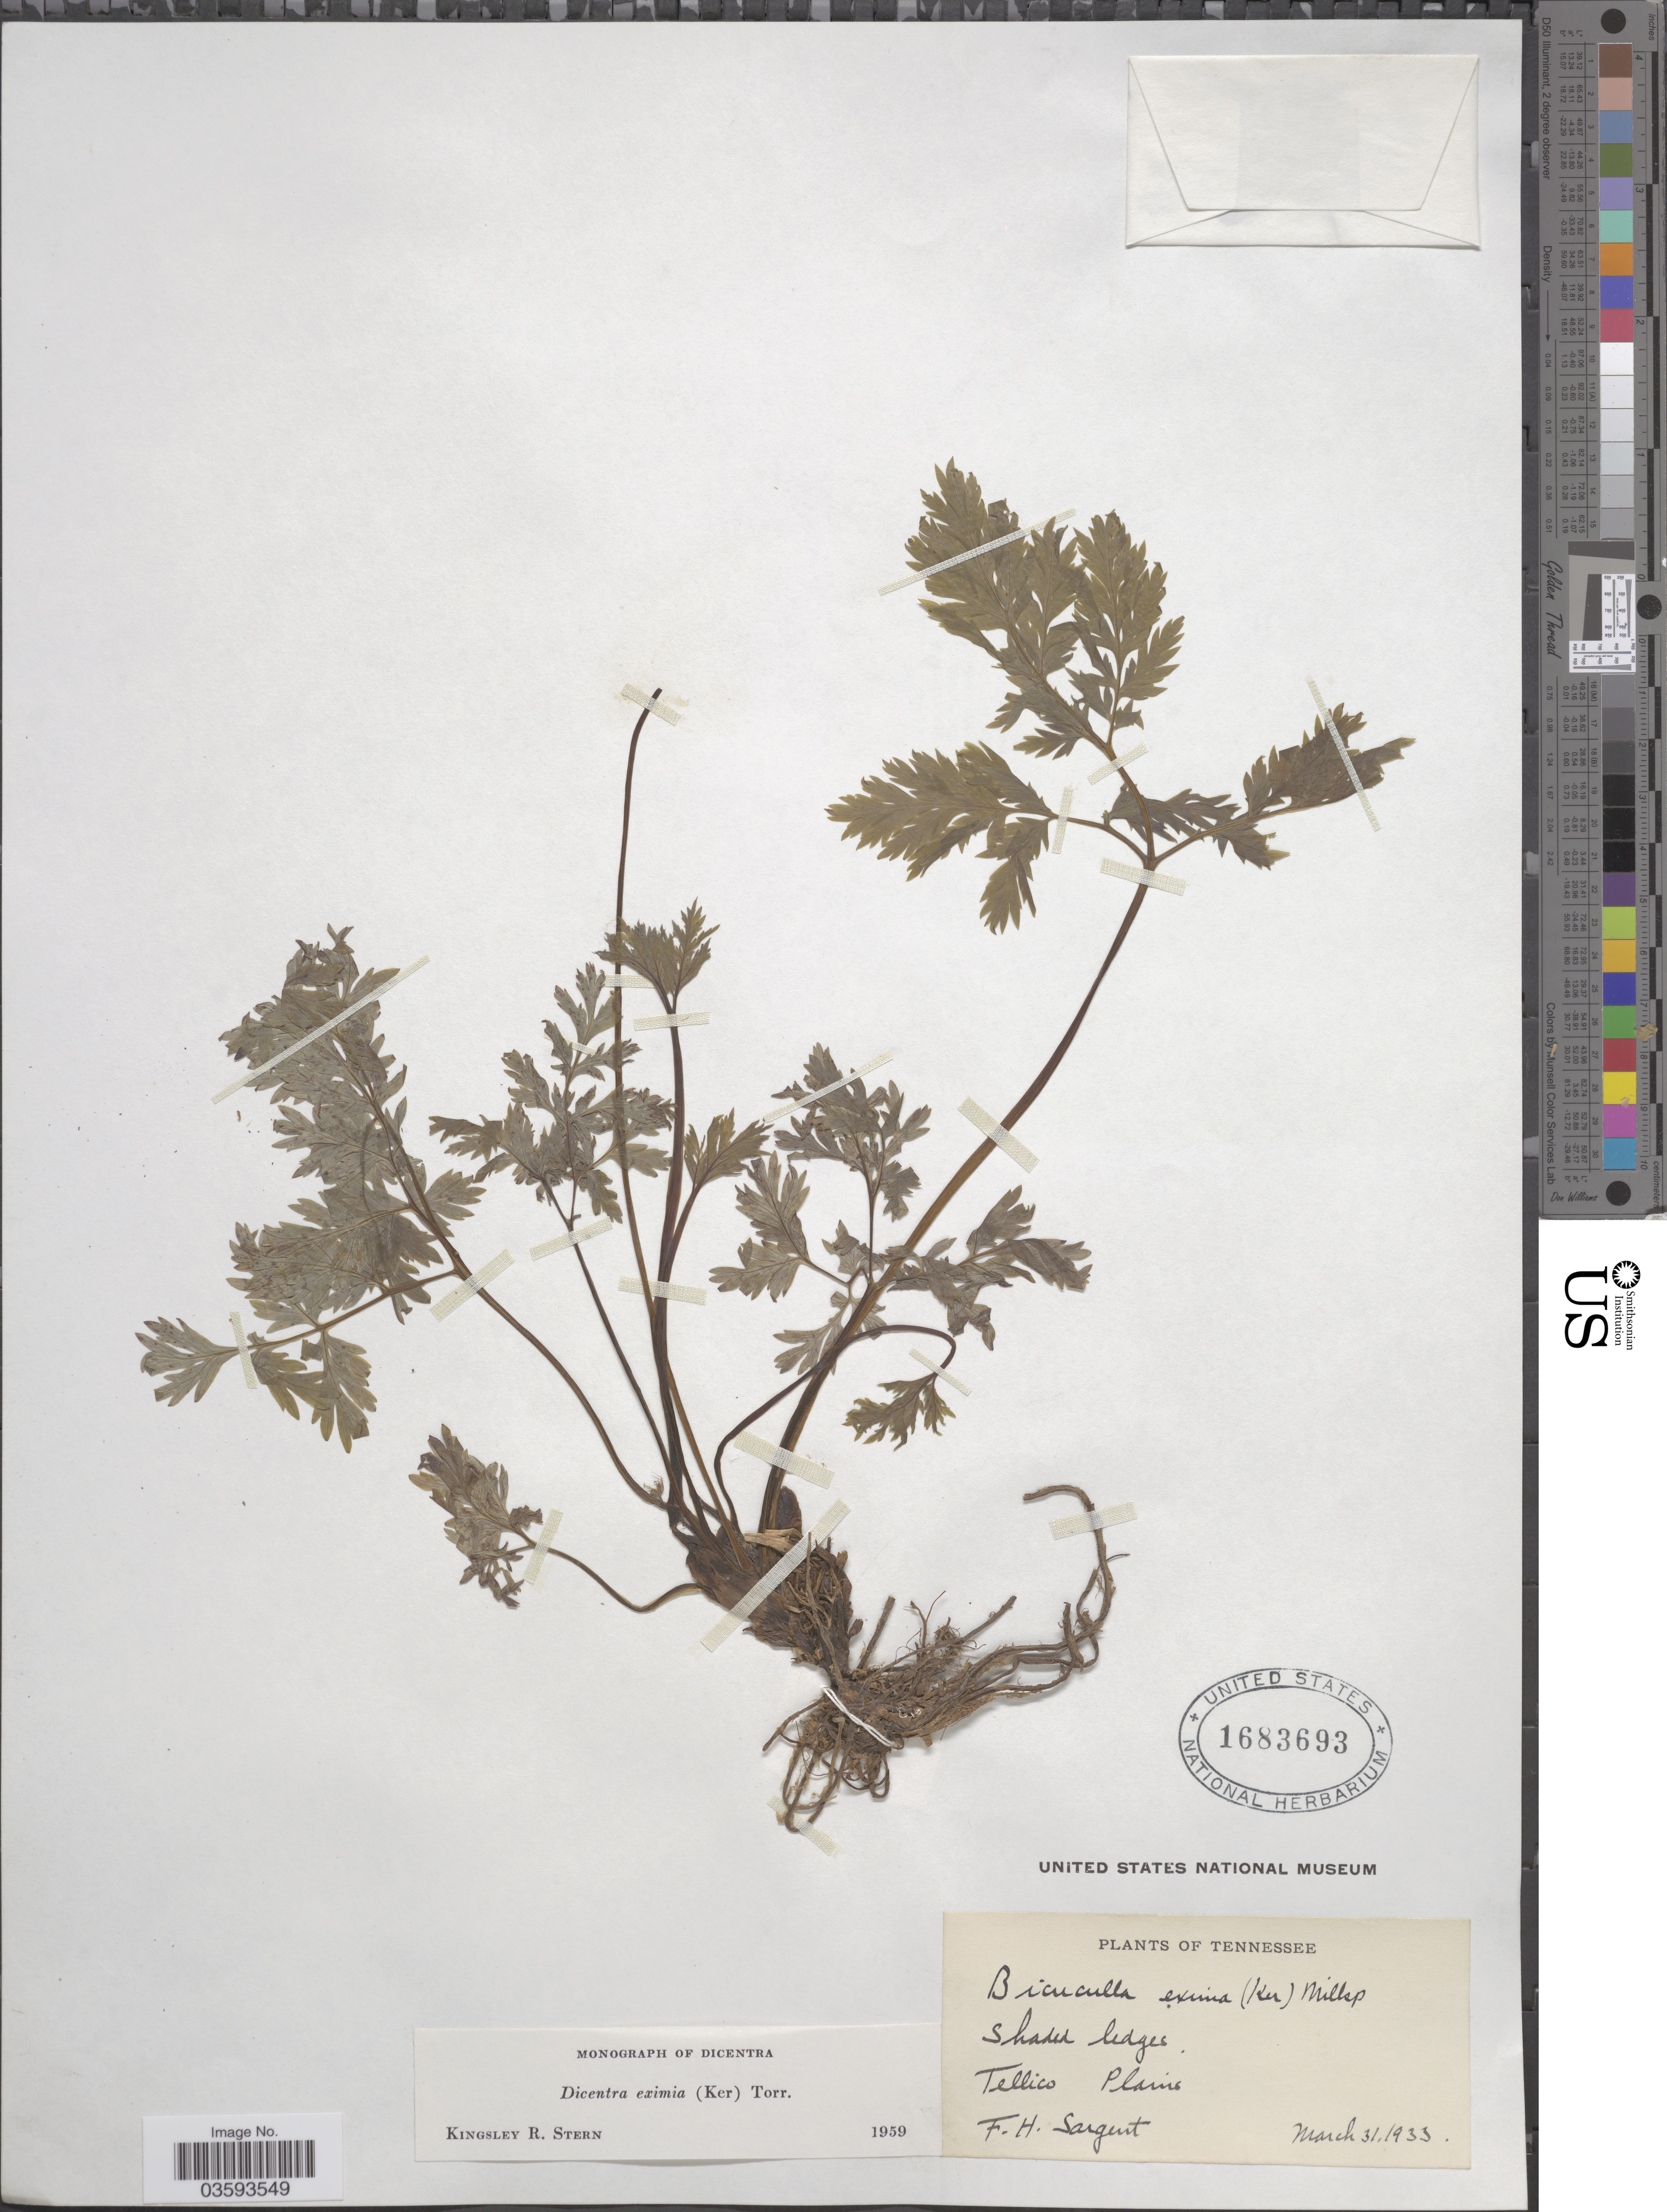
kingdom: Plantae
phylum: Tracheophyta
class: Magnoliopsida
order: Ranunculales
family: Papaveraceae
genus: Dicentra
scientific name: Dicentra eximia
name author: (Ker Gawl.) Torr.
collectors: F. H. Sargent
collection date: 1933-03-31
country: United States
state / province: Tennessee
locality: Tellico Plains.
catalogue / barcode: US 1683693